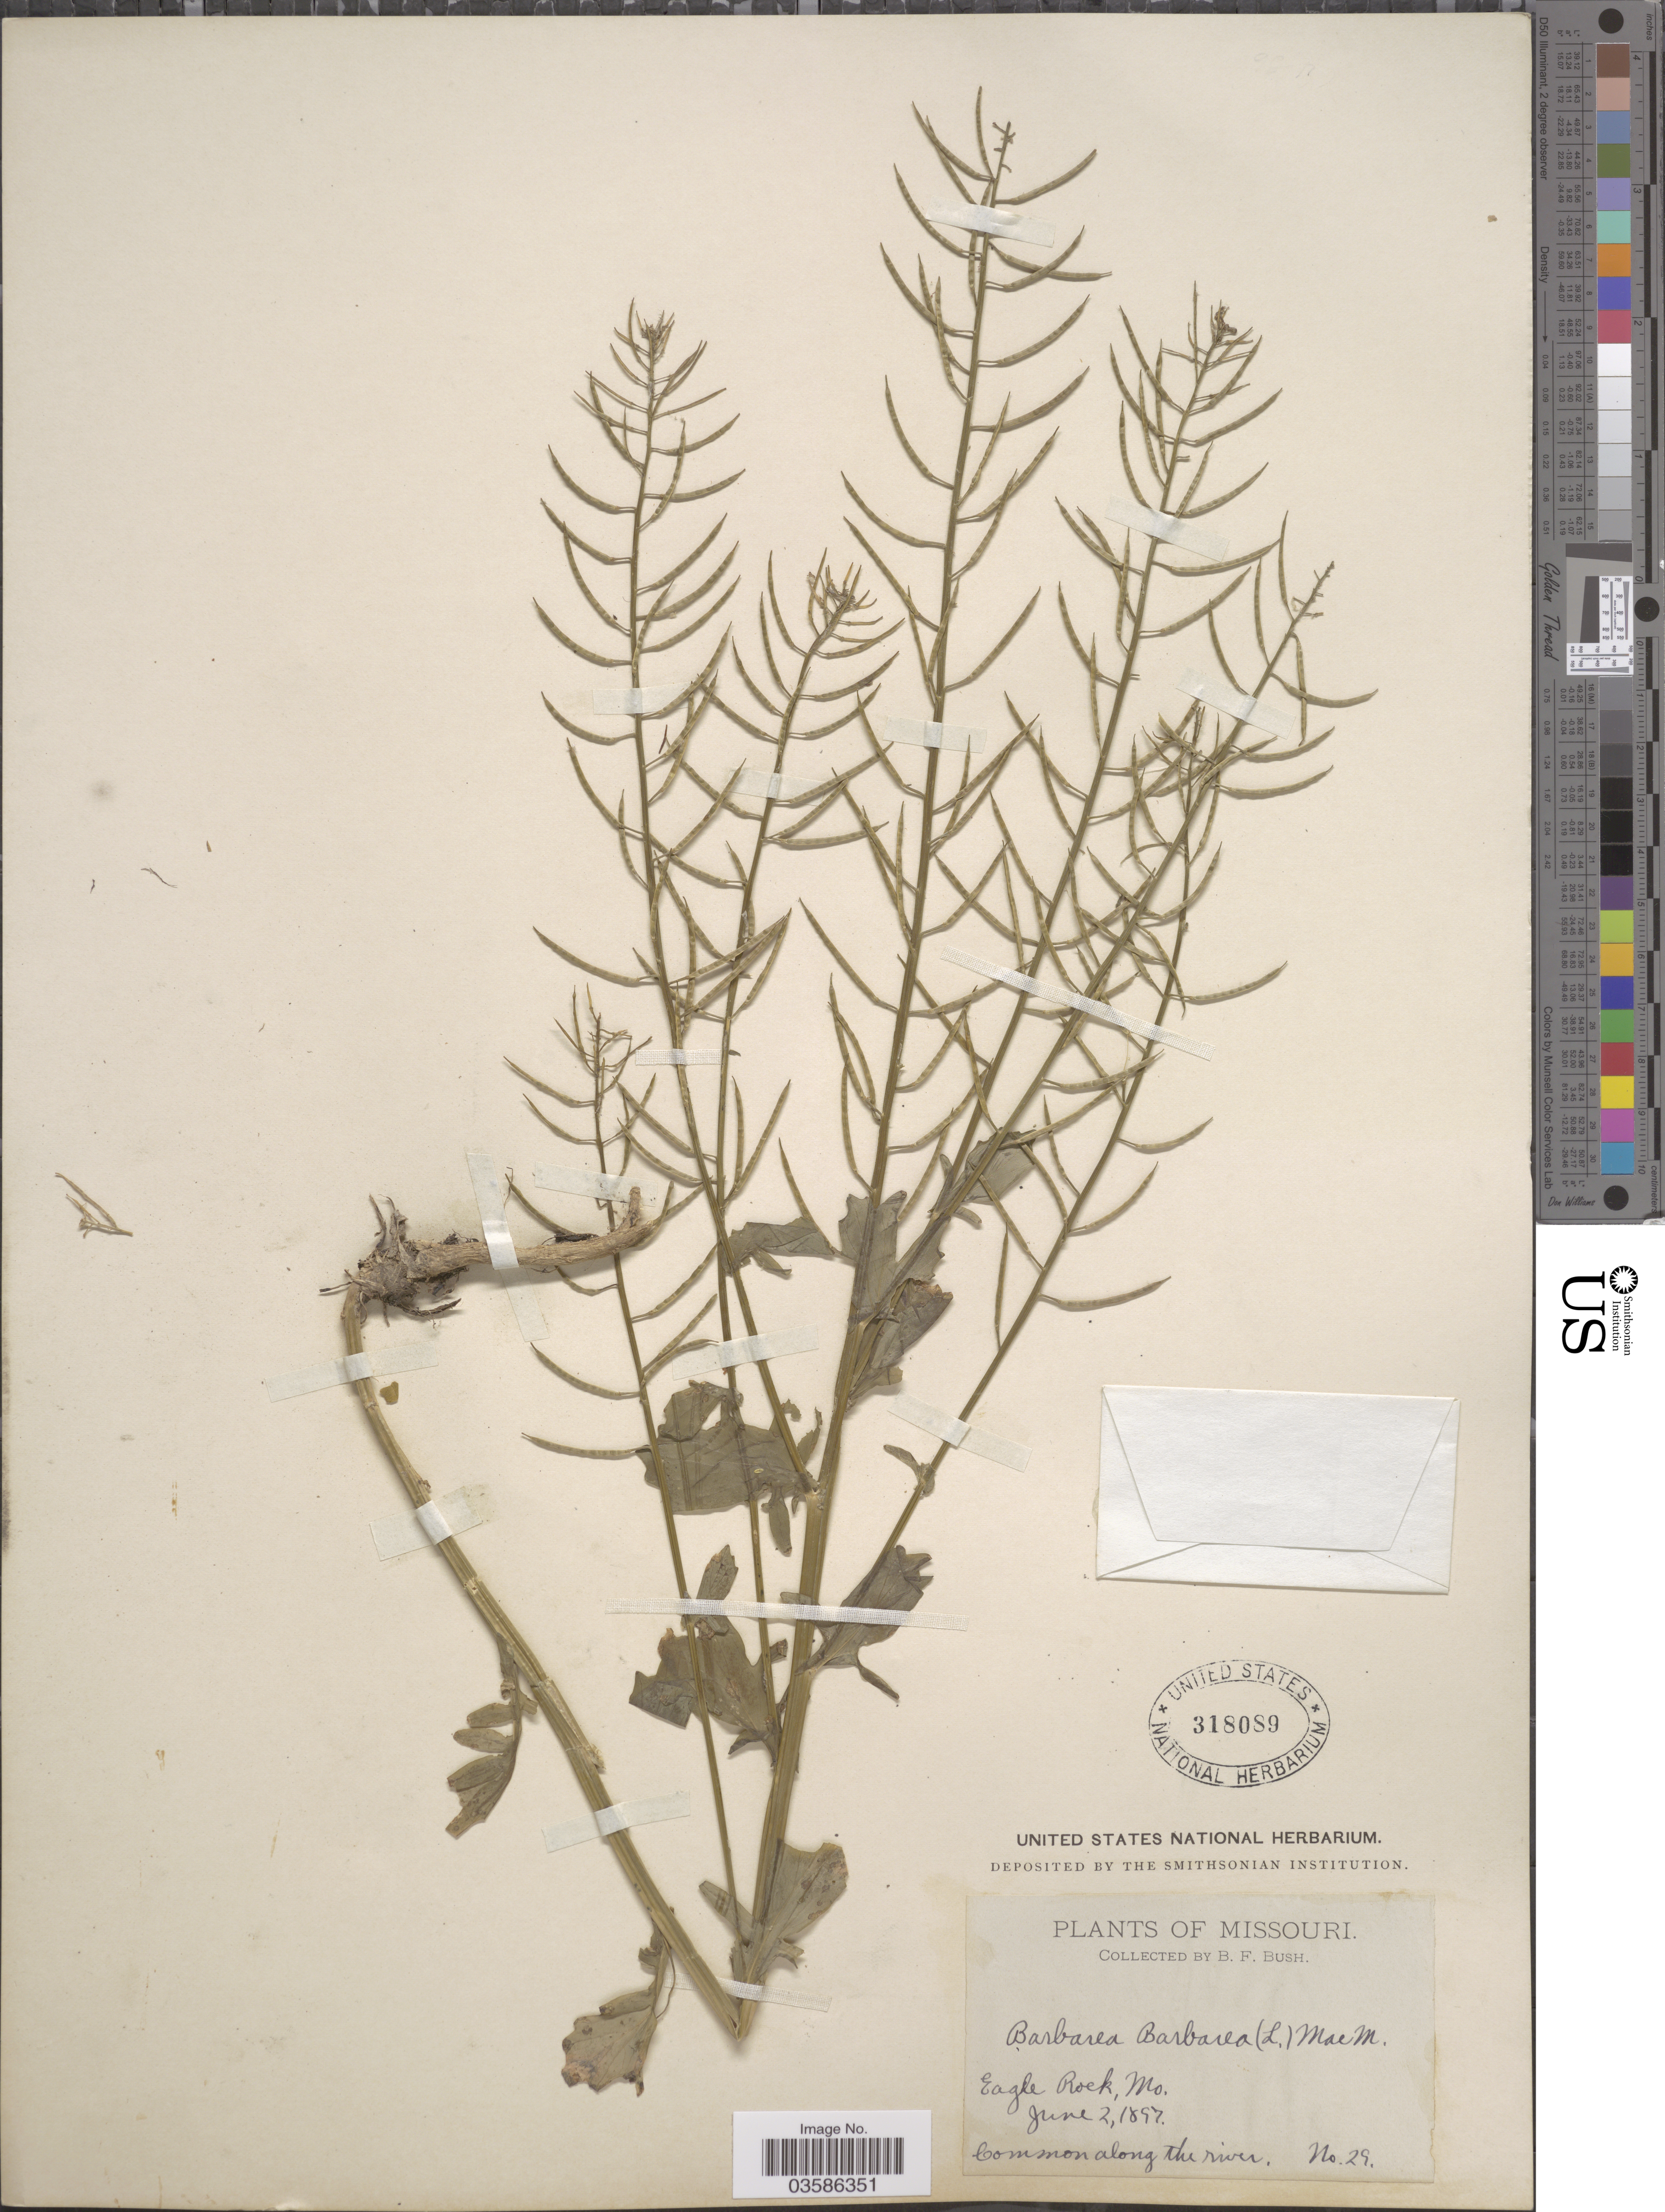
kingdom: Plantae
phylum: Tracheophyta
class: Magnoliopsida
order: Brassicales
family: Brassicaceae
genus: Barbarea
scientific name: Barbarea orthoceras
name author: Ledeb.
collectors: B. F. Bush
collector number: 29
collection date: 1897-06-02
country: United States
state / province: Missouri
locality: Eagle Rock.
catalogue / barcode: US 318089